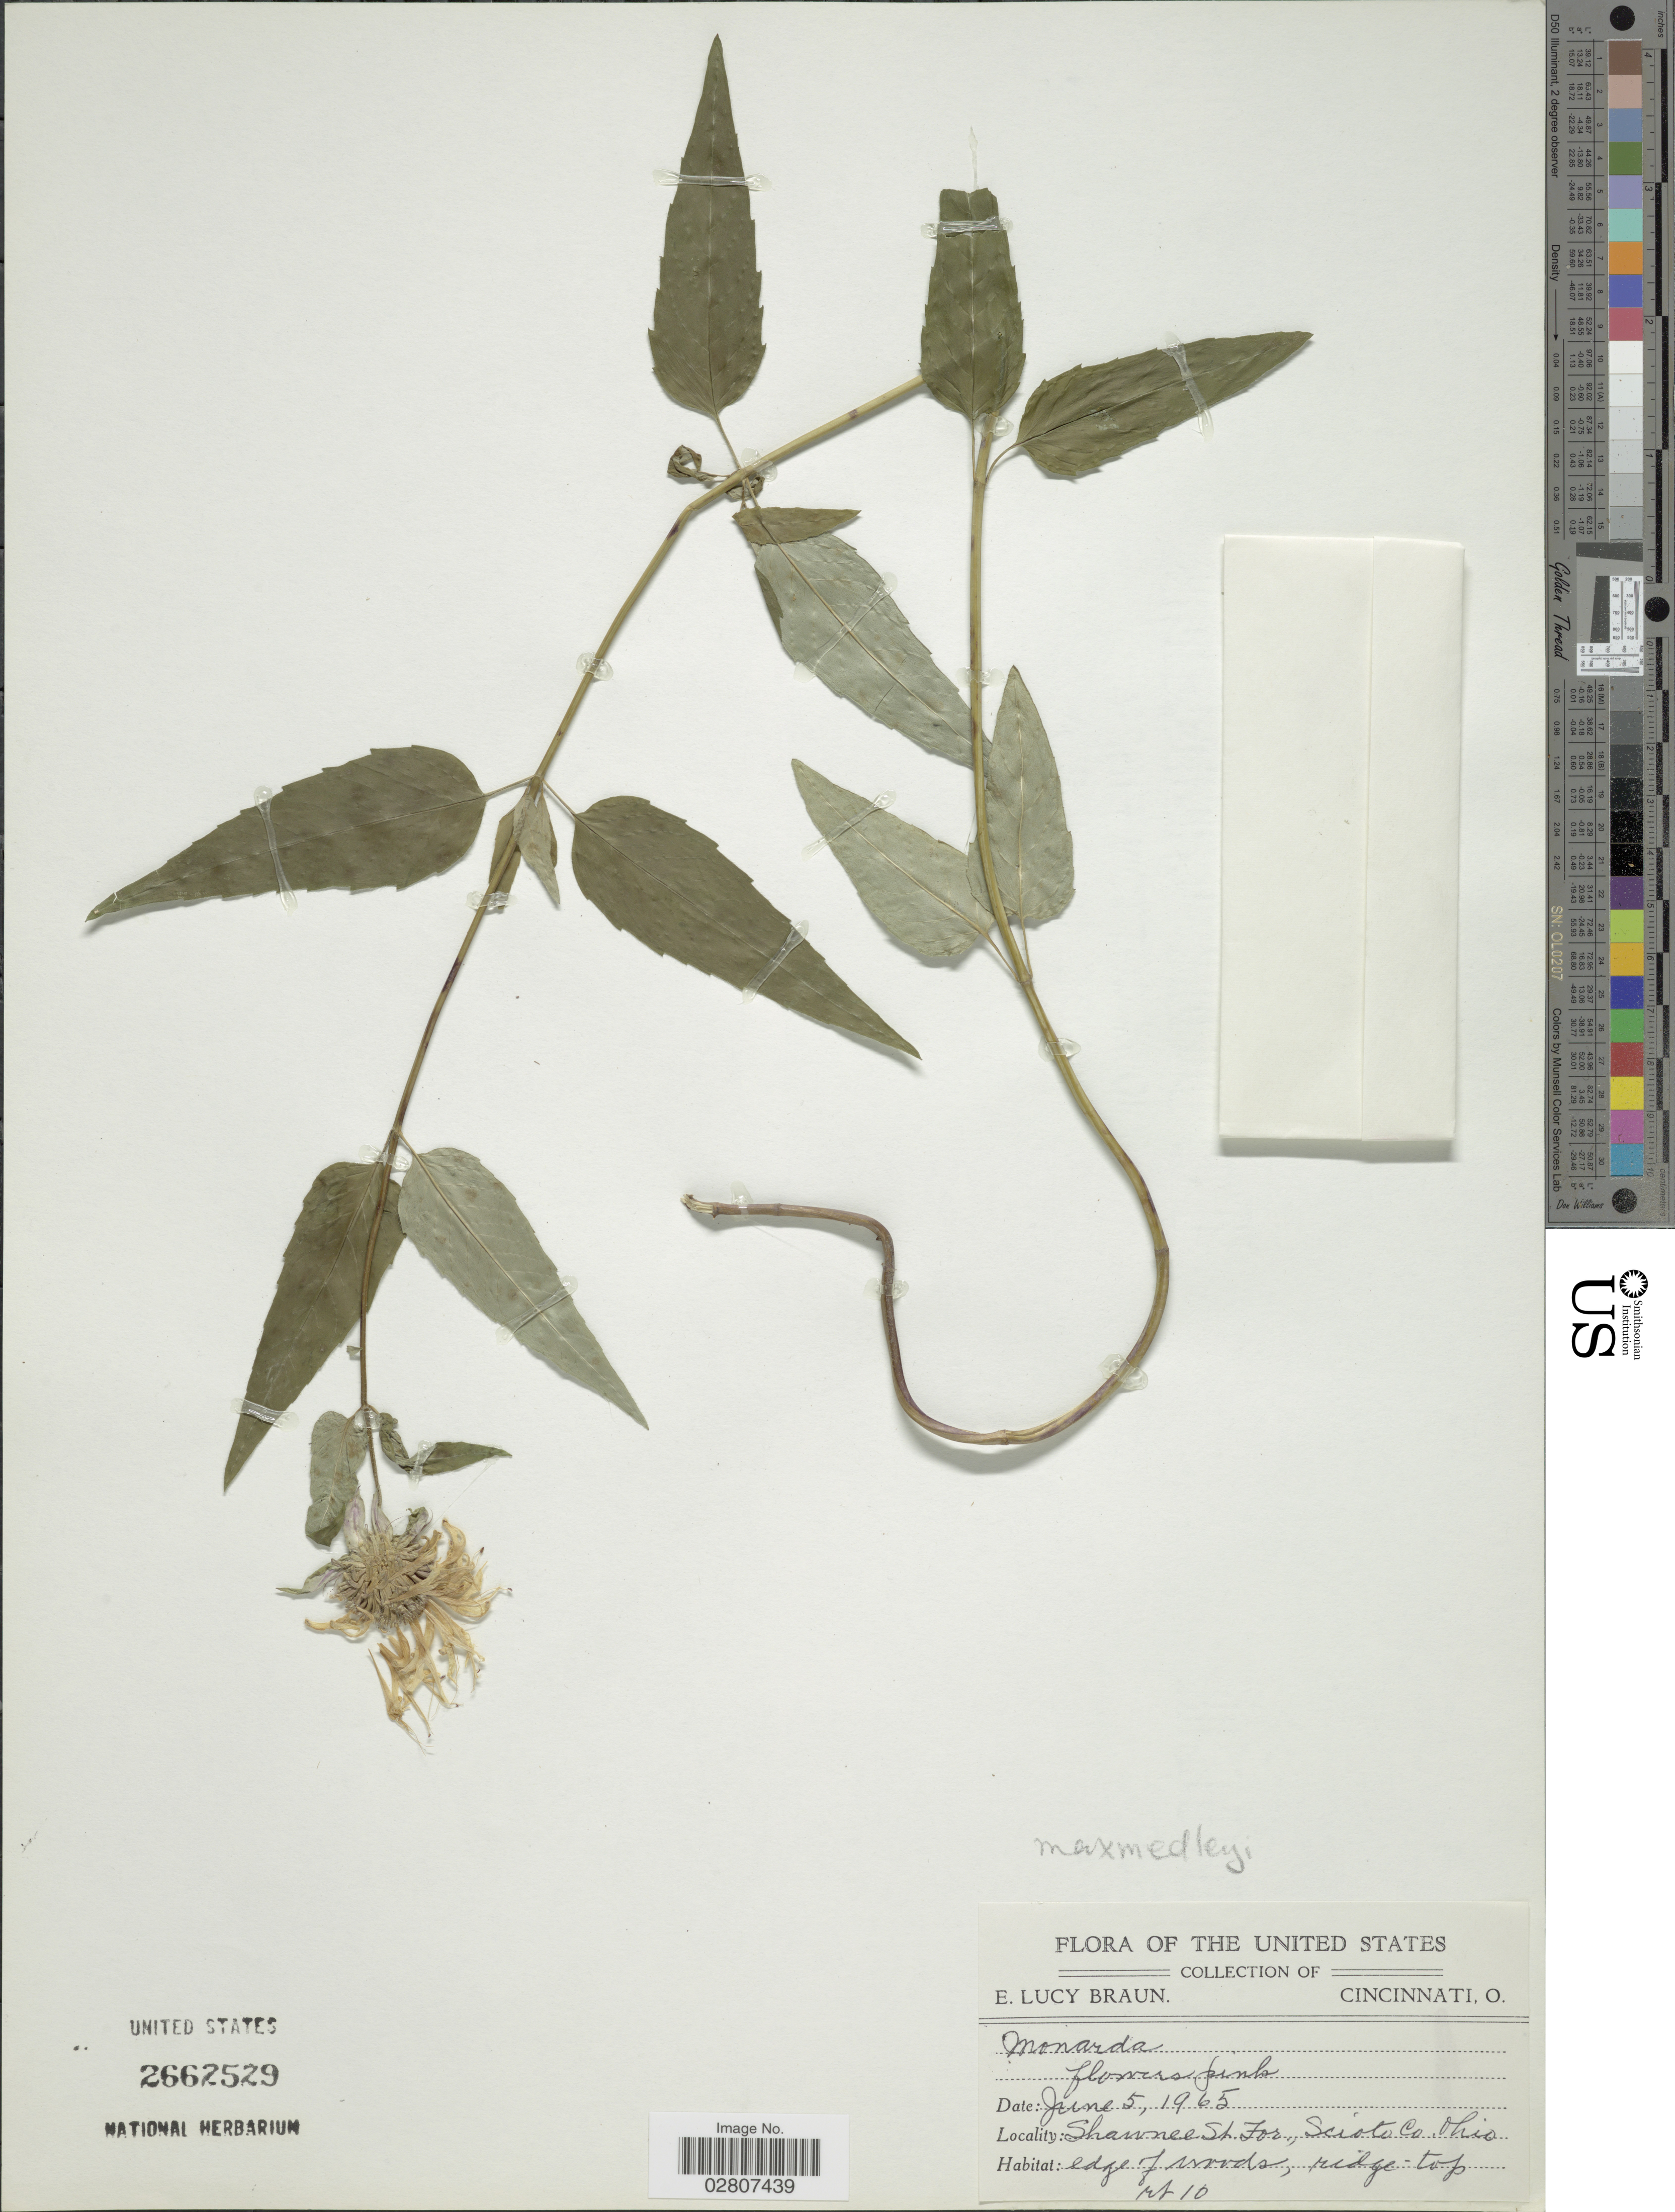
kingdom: Plantae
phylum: Tracheophyta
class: Magnoliopsida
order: Lamiales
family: Lamiaceae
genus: Monarda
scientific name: Monarda sp.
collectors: E. L. Braun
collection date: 1965-06-05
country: United States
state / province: Ohio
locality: Shawnee St. For., Scioto Co. Ohio. Edge of woods, ridge-top. rt. 10.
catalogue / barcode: US 2662529